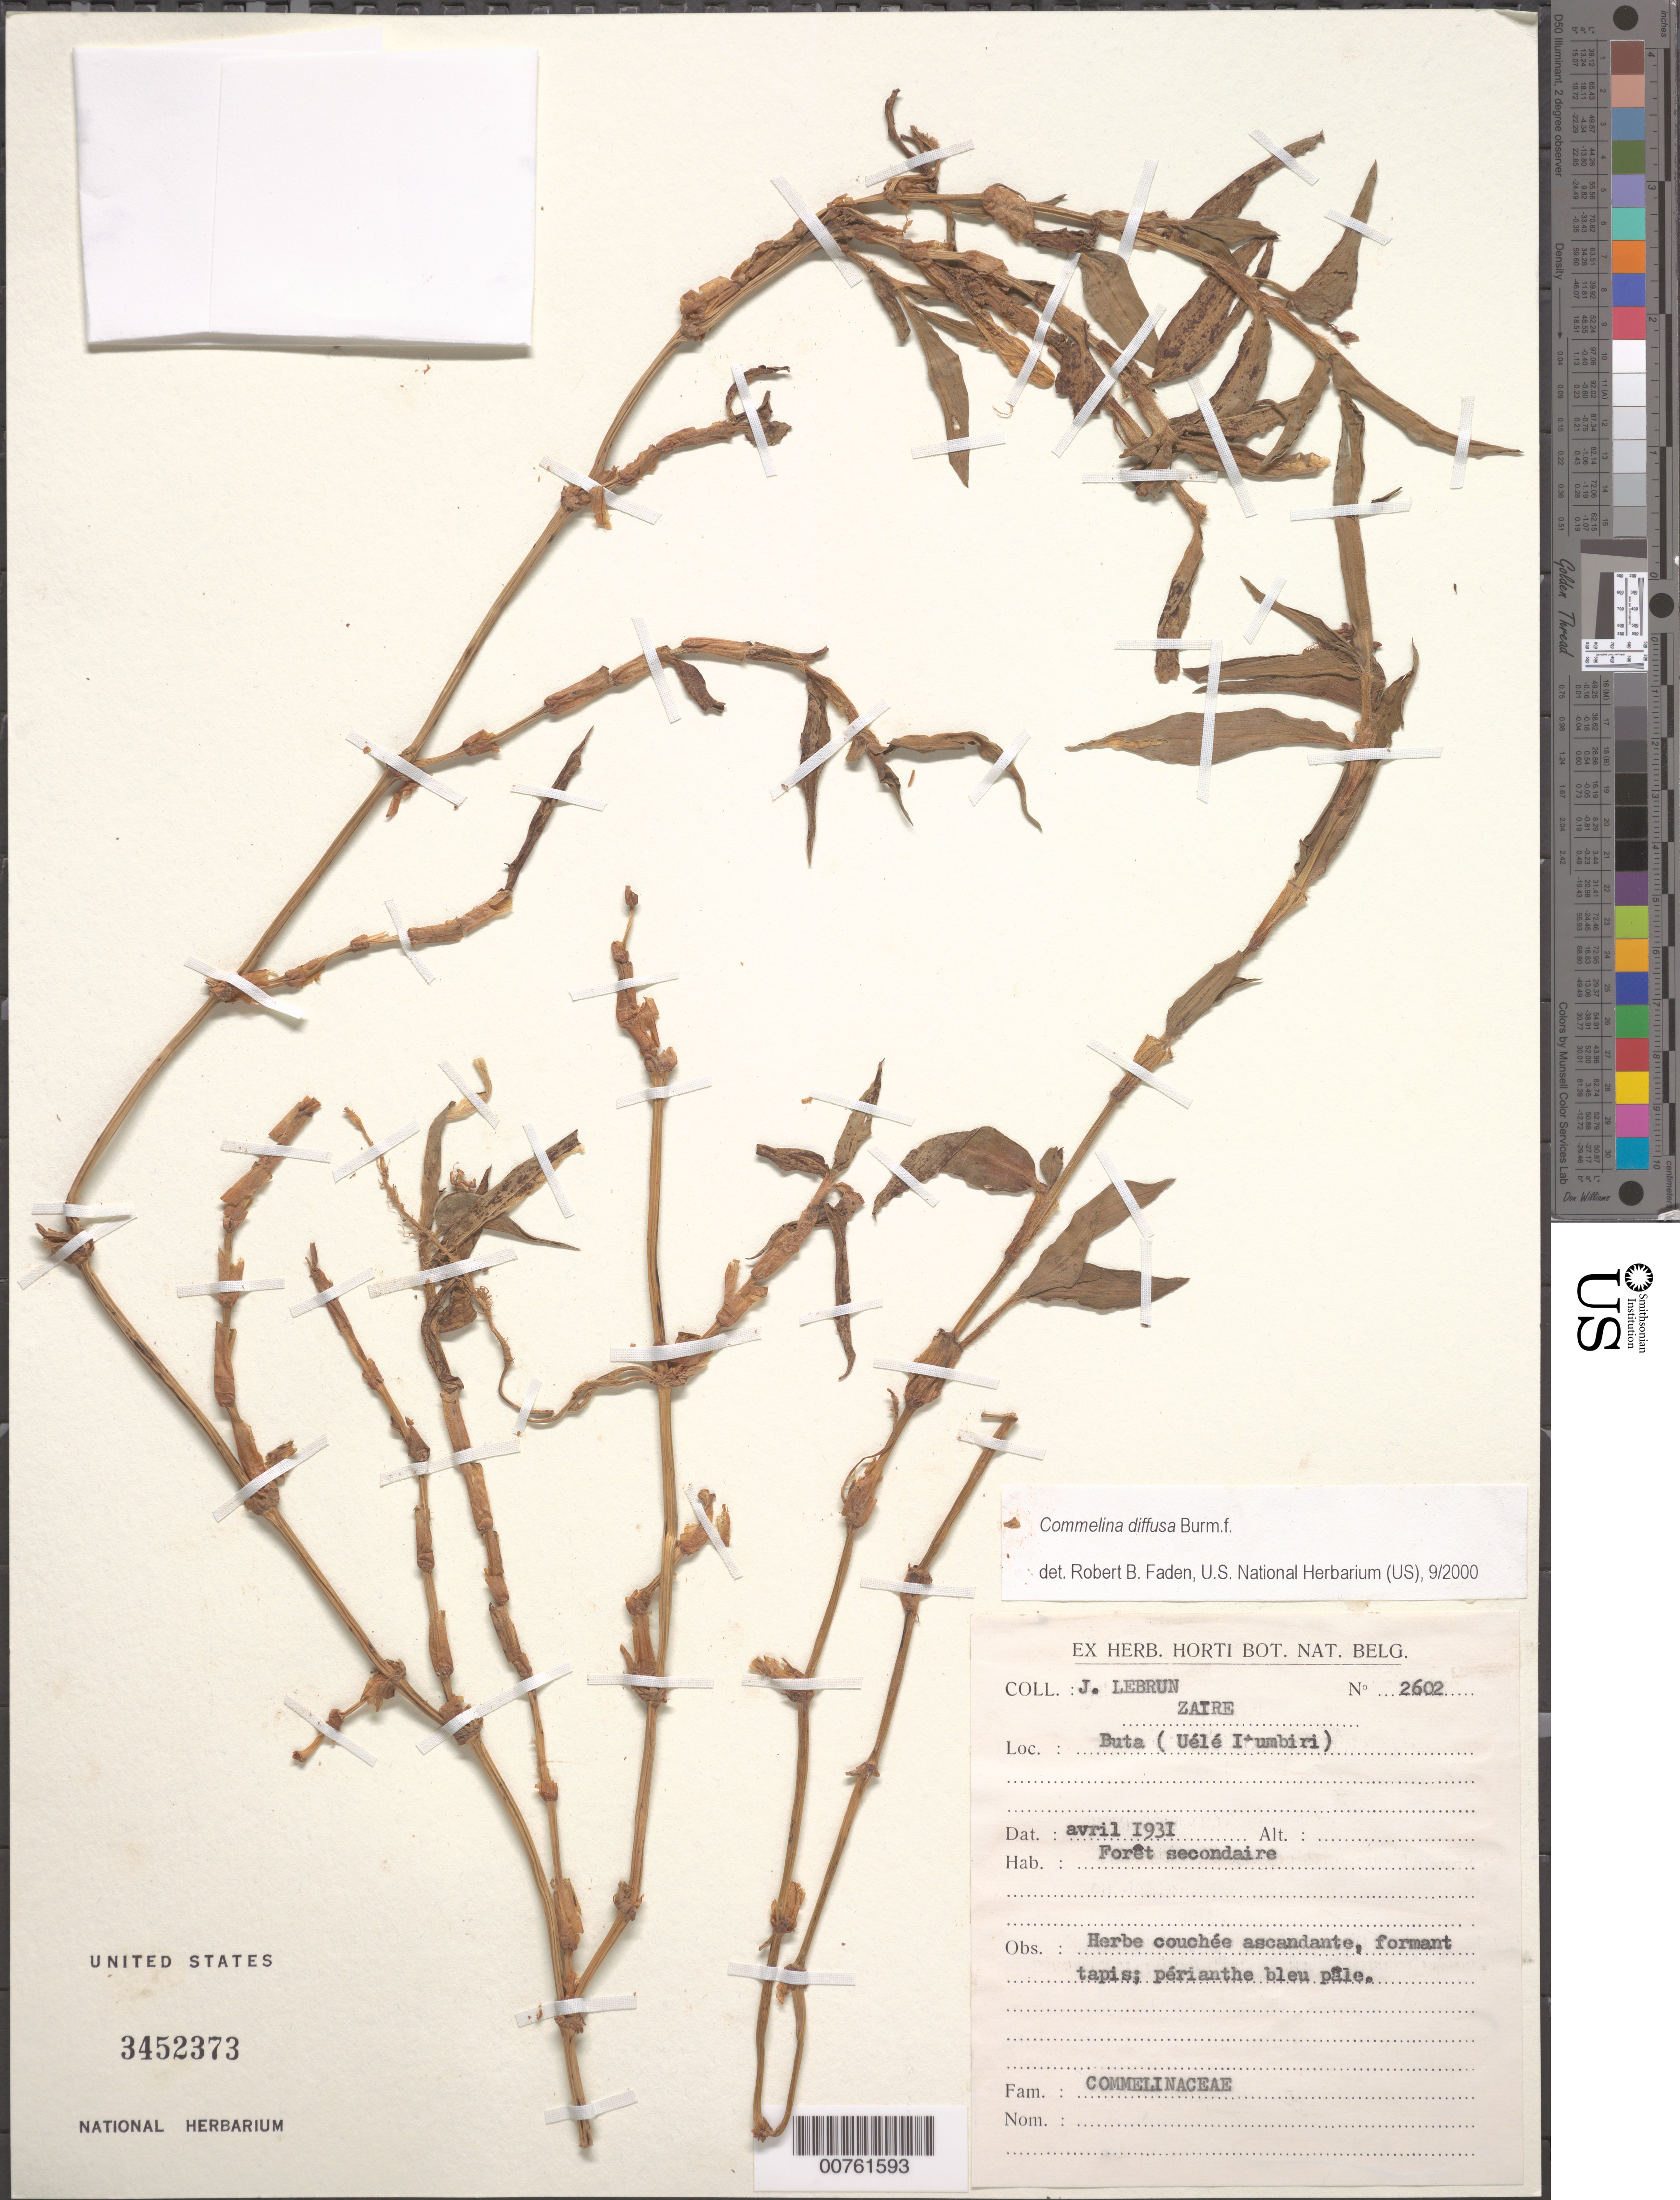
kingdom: Plantae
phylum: Tracheophyta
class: Liliopsida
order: Commelinales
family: Commelinaceae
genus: Commelina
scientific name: Commelina diffusa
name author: Burm. f.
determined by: Faden, Robert B., (US), Smithsonian Institution - National Museum of Natural History (UNITED STATES)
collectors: J. A. Lebrun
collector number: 2602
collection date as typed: Apr 1931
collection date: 1931-04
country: Congo, Democratic Republic of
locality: Buta (Uele Itumbiri)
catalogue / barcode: US 3452373